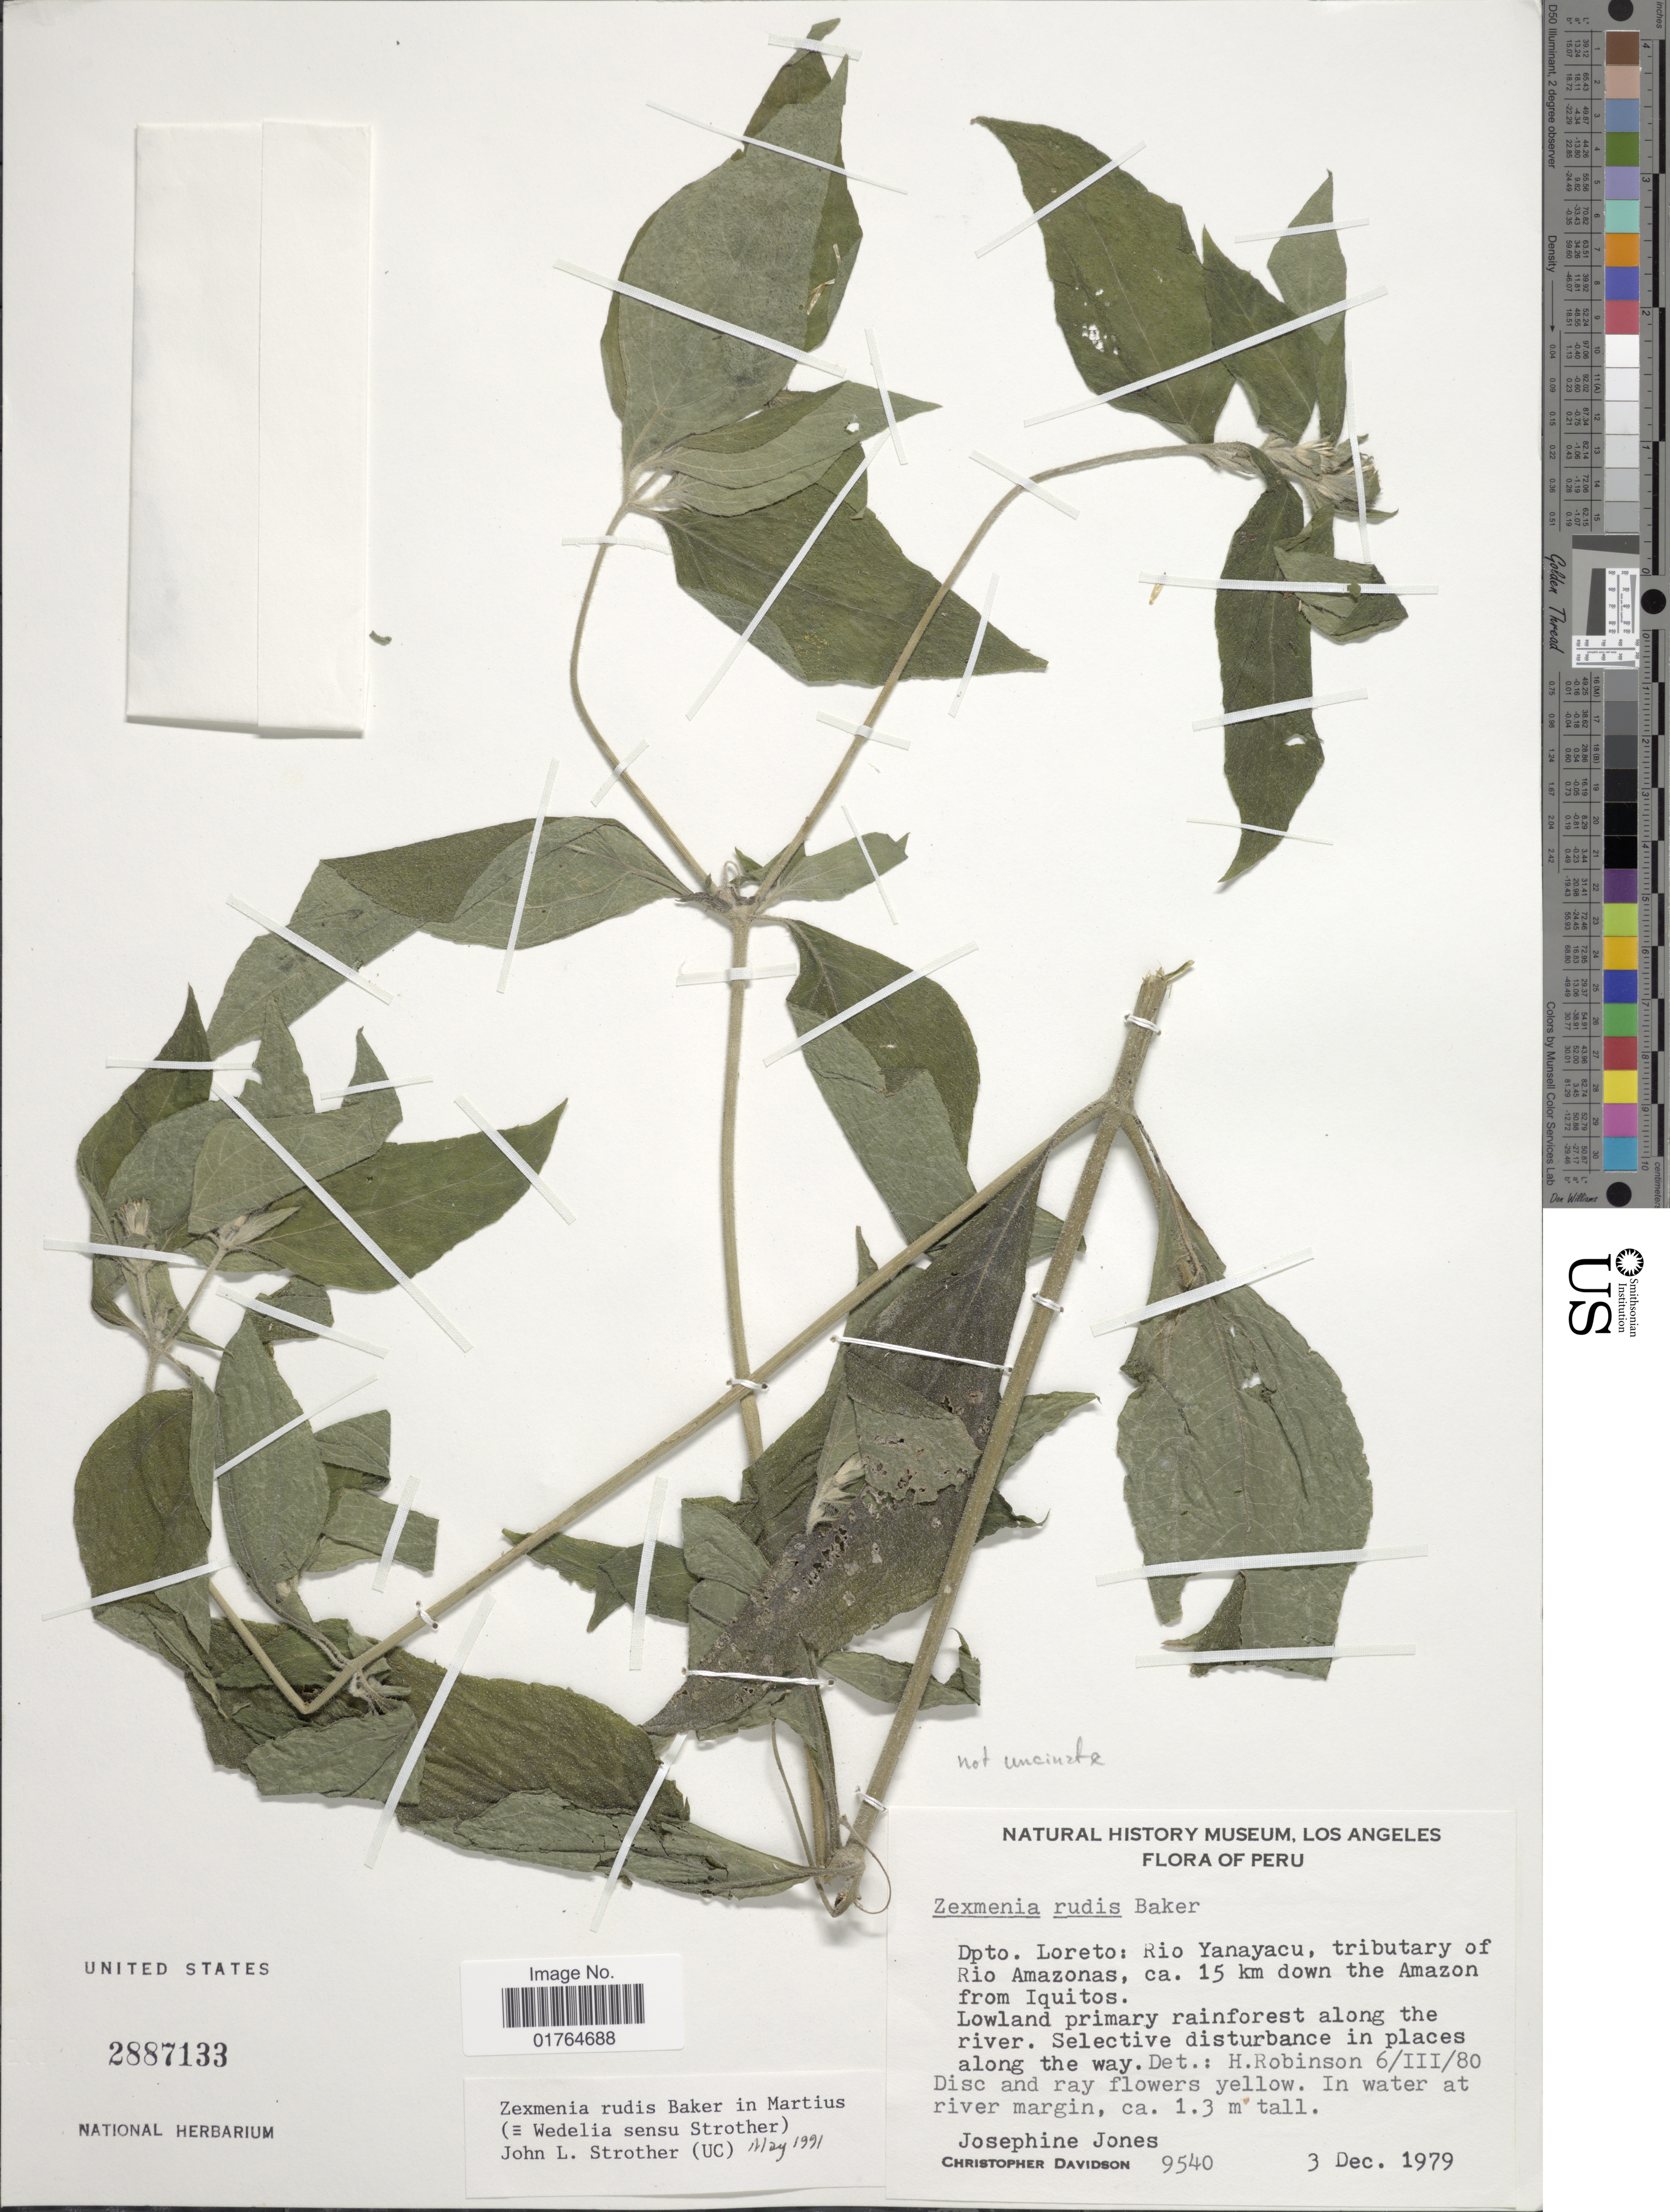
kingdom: Plantae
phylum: Tracheophyta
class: Magnoliopsida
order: Asterales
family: Asteraceae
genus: Wedelia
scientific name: Wedelia rudis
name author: (Baker) Benth. ex H. Rob.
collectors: J. Jones & C. Davidson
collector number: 9540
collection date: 1979-12-03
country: Peru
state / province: Loreto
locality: Rio Yanayacu, tributary of Rio Amazonas, ca 15 km down the Amazon from Iquitos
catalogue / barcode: US 2887133